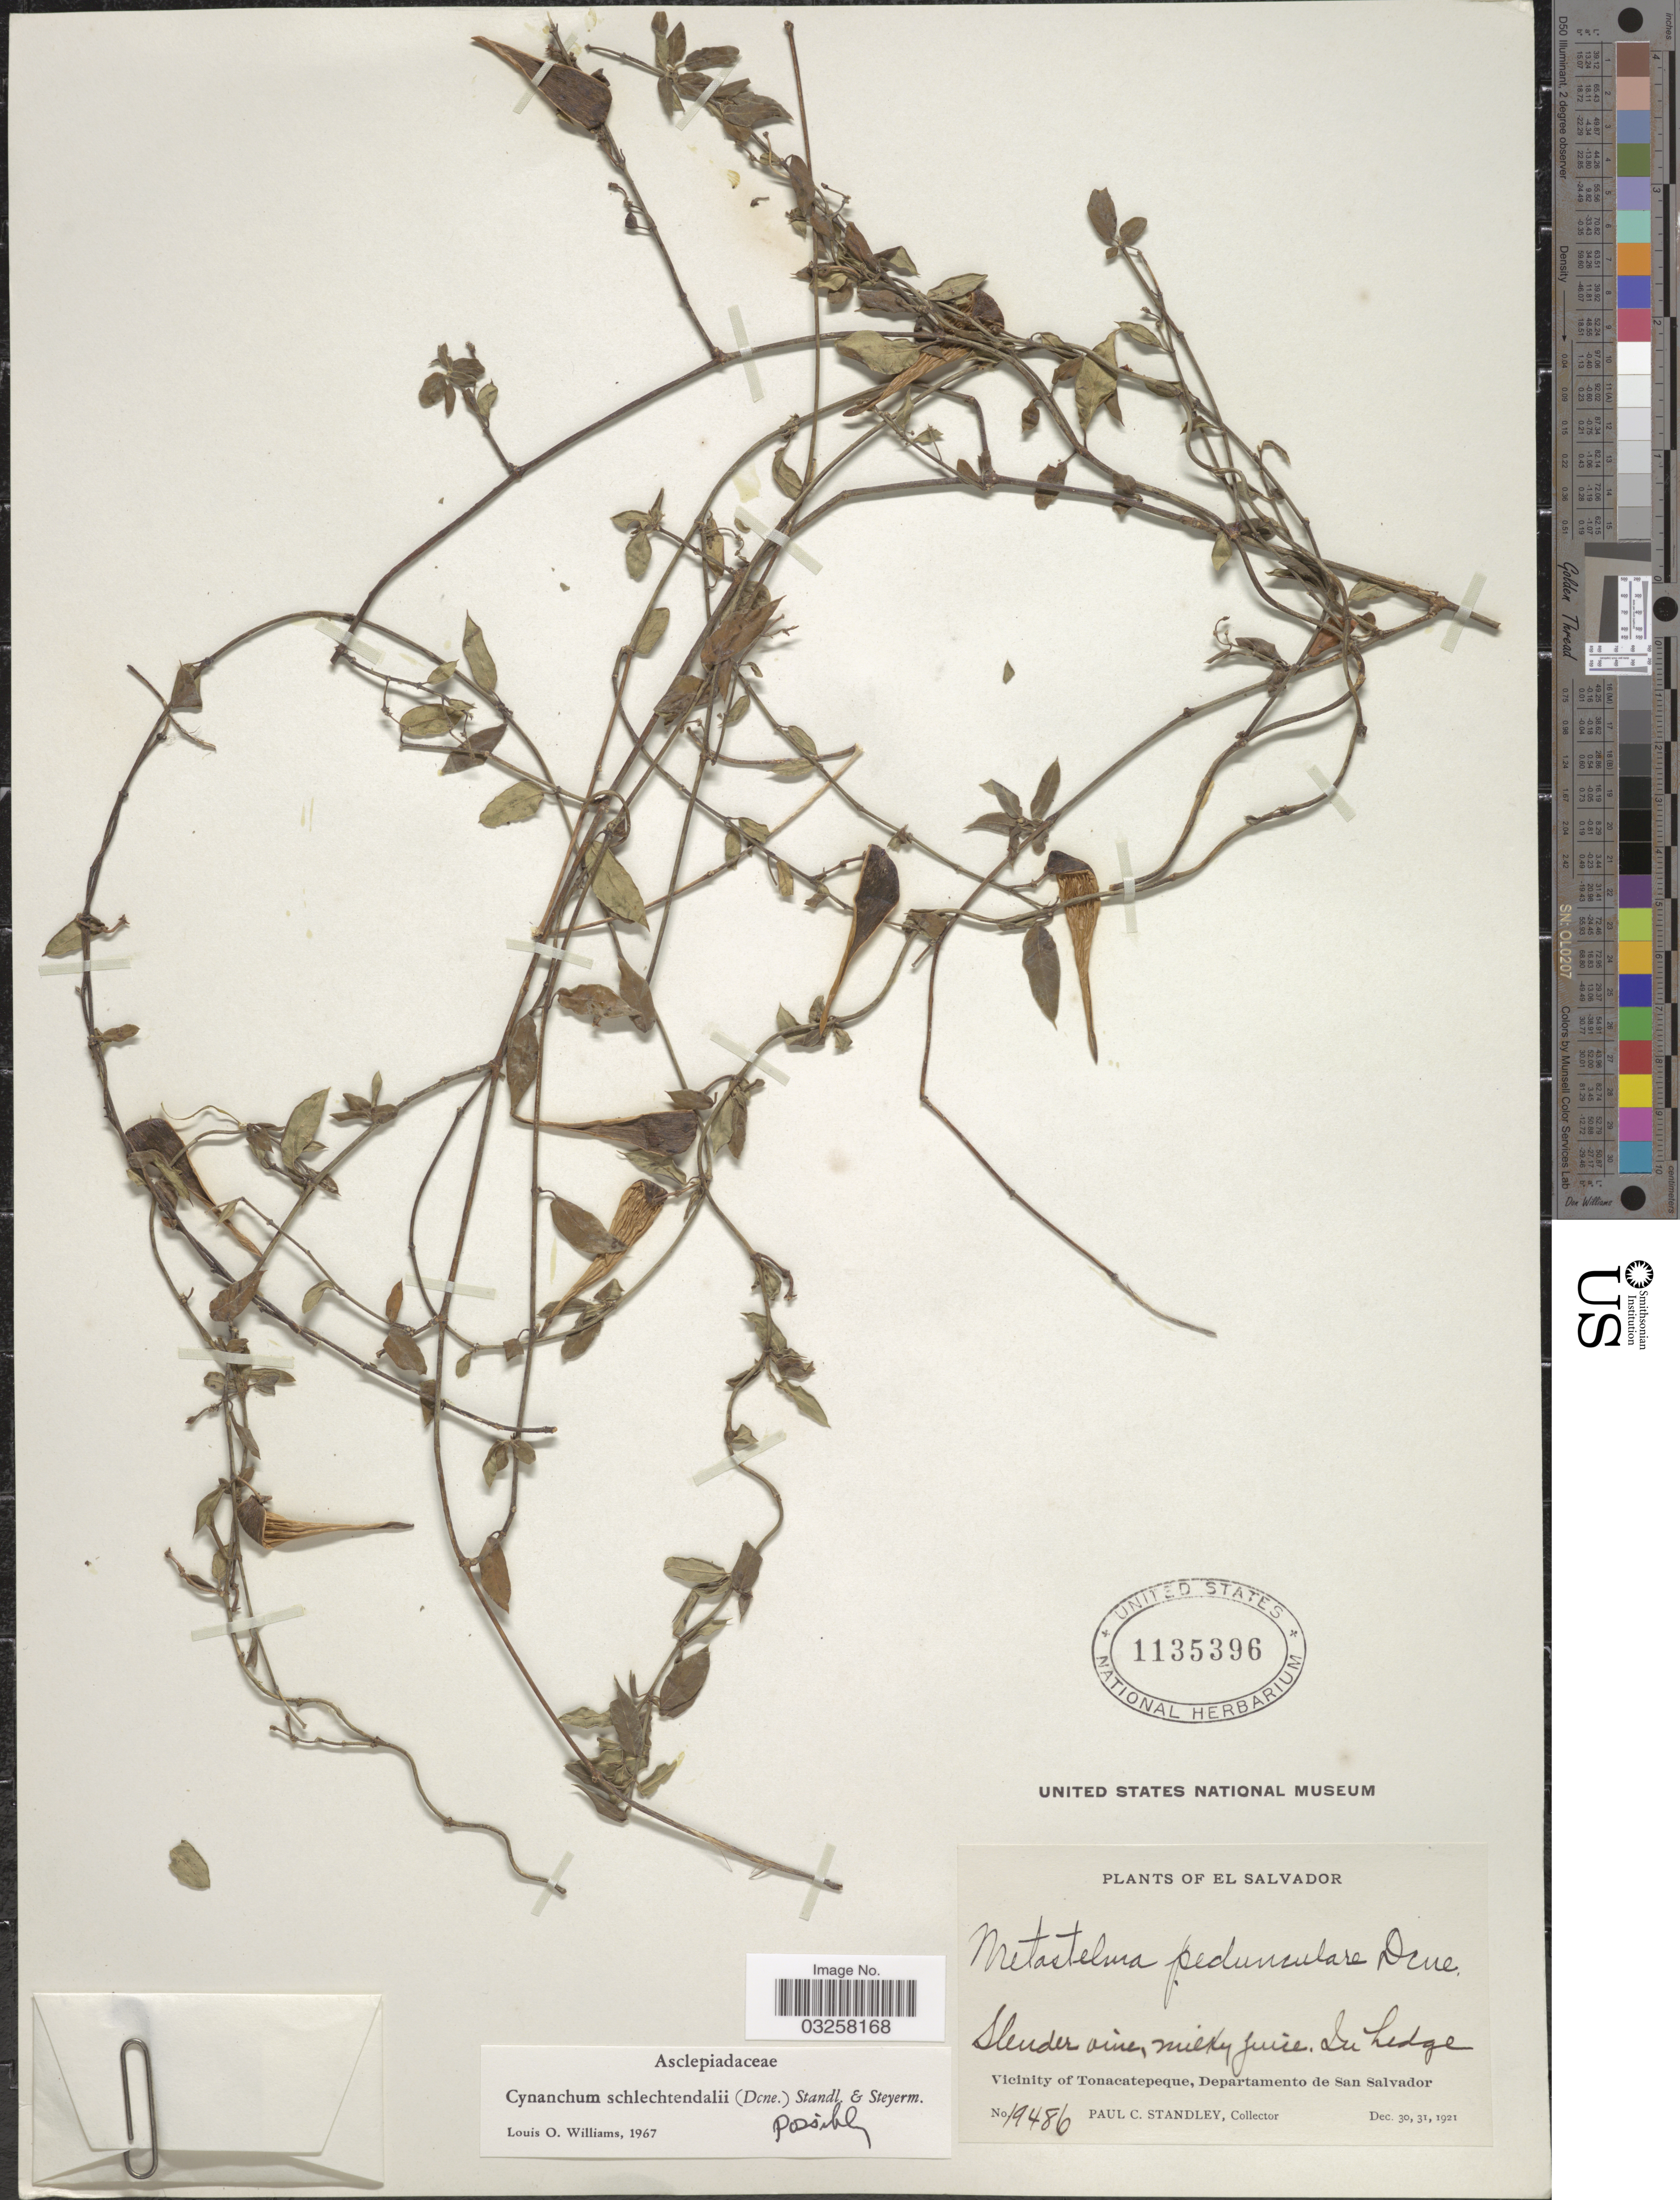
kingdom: Plantae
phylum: Tracheophyta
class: Magnoliopsida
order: Gentianales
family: Apocynaceae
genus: Metastelma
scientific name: Metastelma schlechtendalii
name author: Decne.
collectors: P. C. Standley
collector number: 19486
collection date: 1921-12-30/1921-12-31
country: El Salvador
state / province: San Salvador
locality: Vicinity of Tonacatepeque, Departamento de San Salvador.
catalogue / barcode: US 1135396